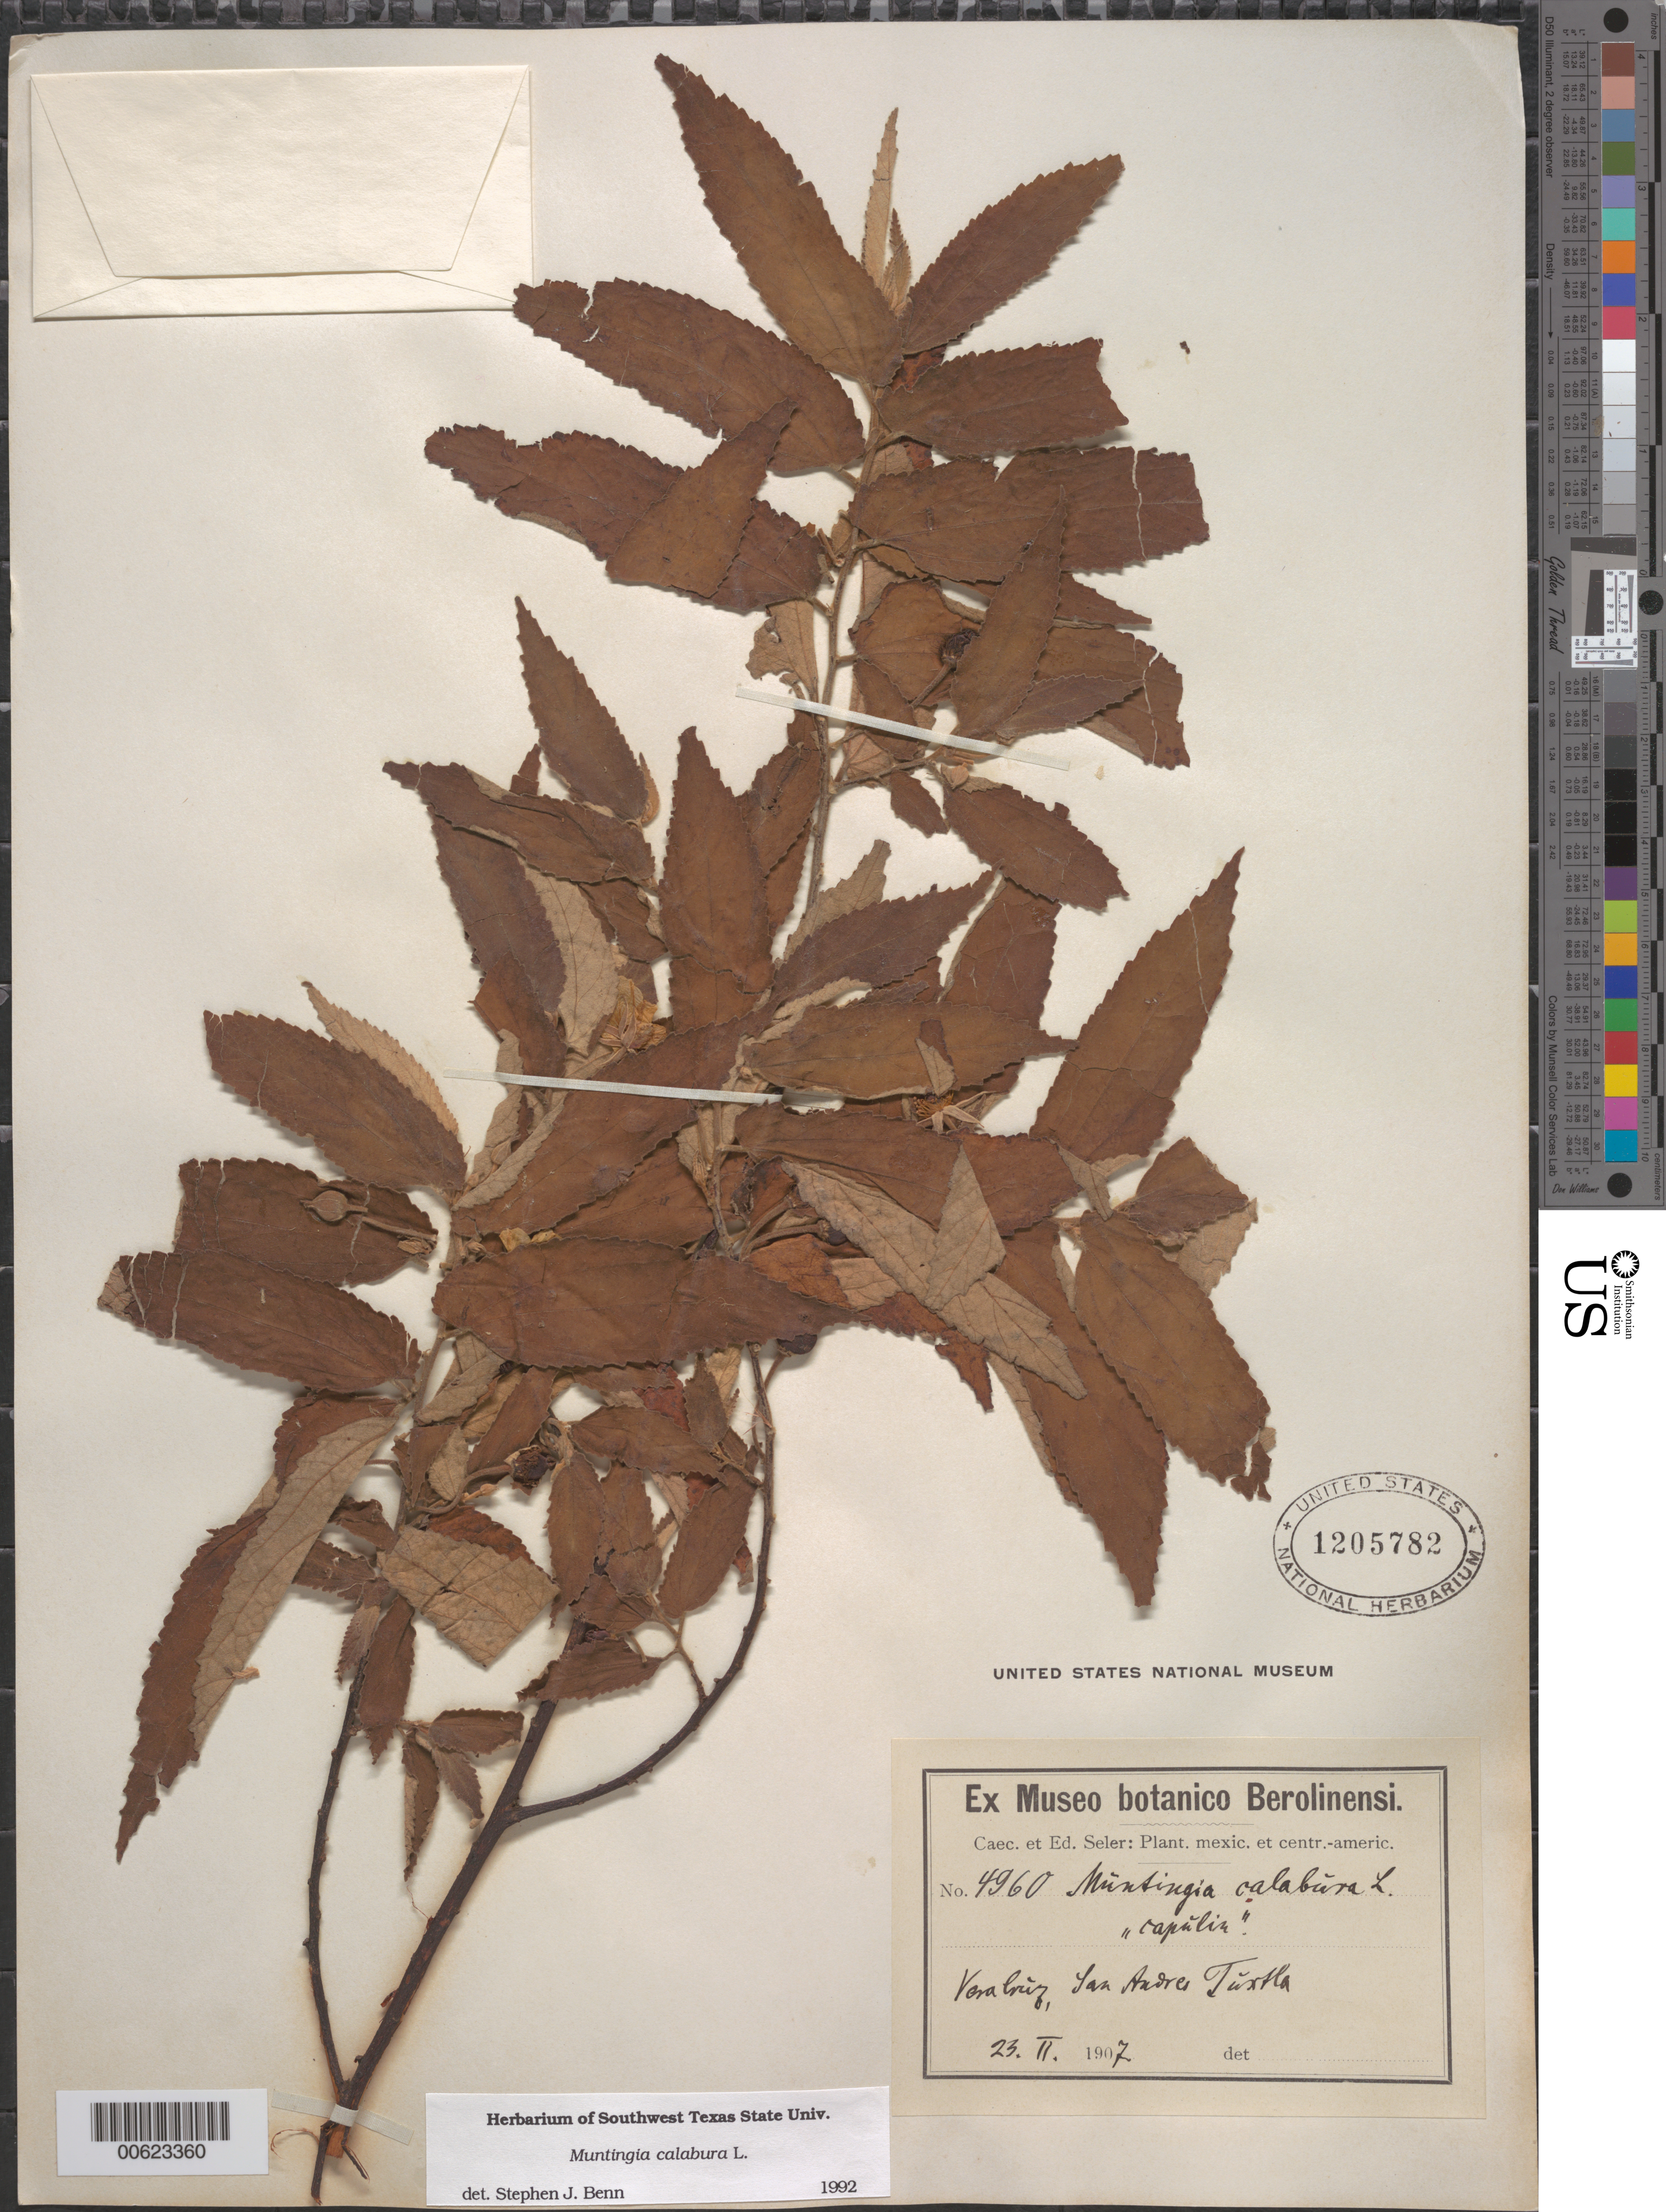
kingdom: Plantae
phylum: Tracheophyta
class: Magnoliopsida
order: Malvales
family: Muntingiaceae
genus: Muntingia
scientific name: Muntingia calabura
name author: L.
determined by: Benn, S. J.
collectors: C. Seler & E. G. Seler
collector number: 4960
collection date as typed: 23 Feb 1907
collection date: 1907-02-23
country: Mexico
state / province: Veracruz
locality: San Andres Tuxtla.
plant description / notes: Common name: Capúlin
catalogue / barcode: US 1205782